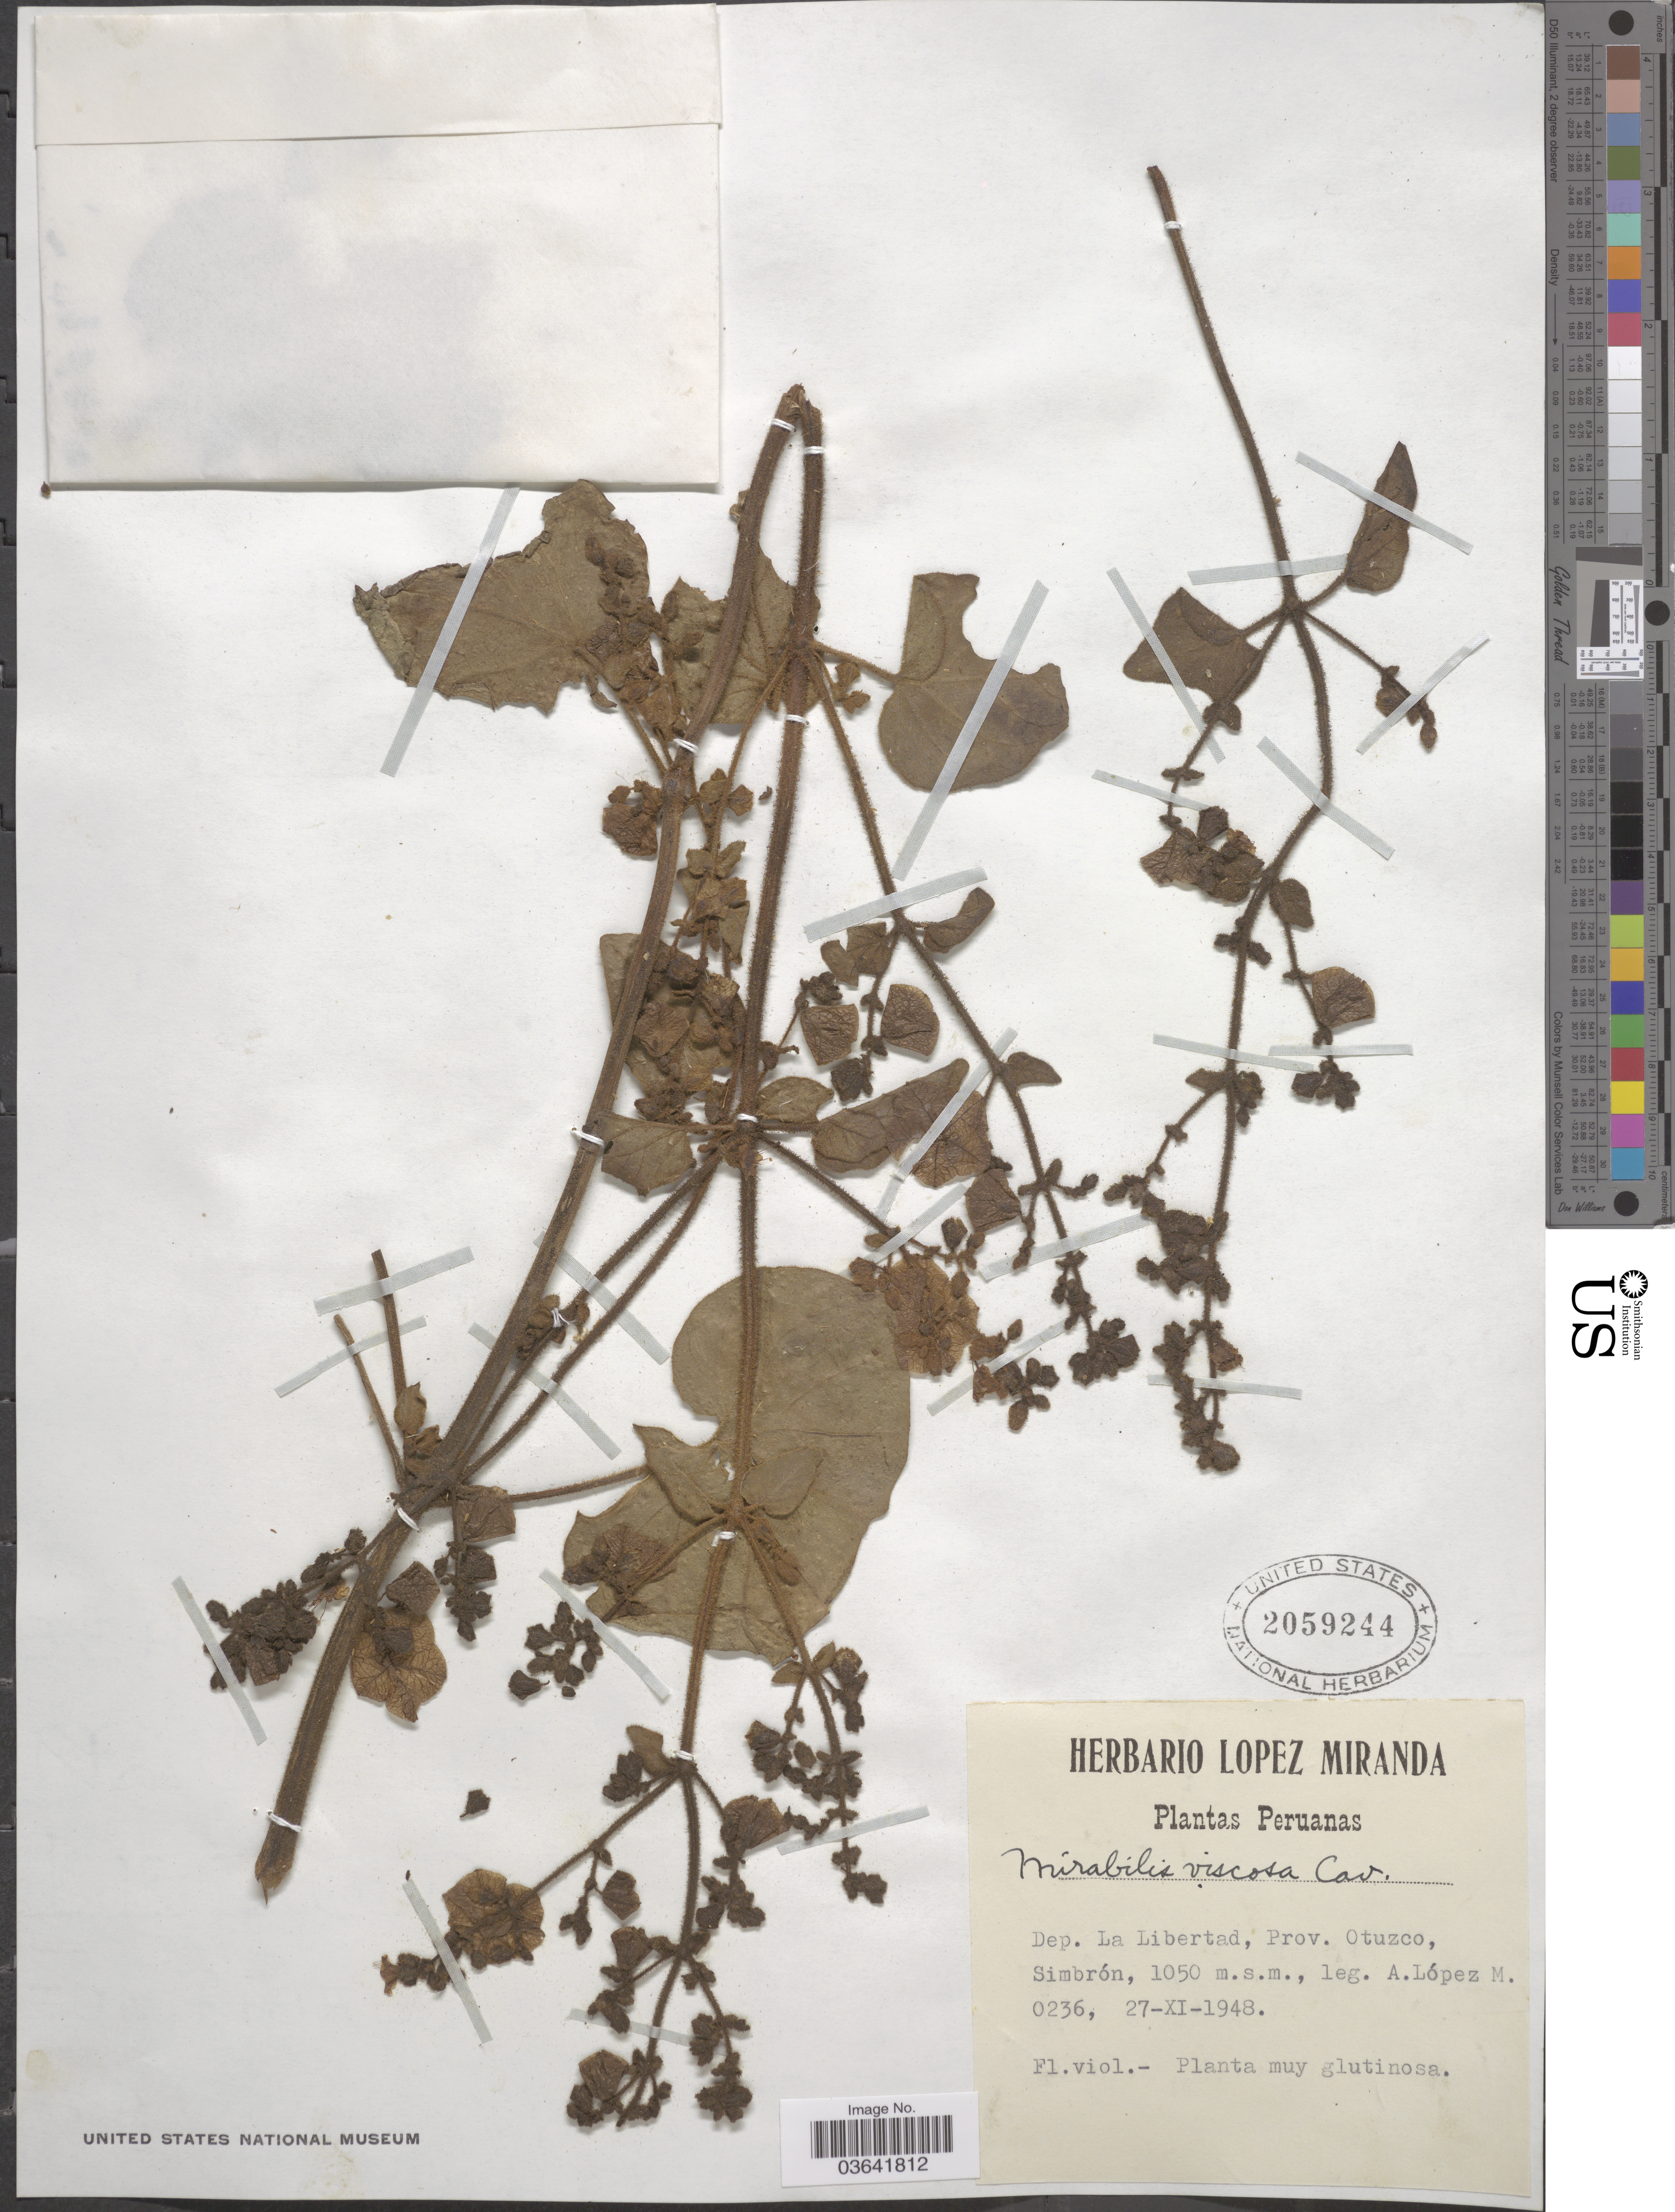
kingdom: Plantae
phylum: Tracheophyta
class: Magnoliopsida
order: Caryophyllales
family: Nyctaginaceae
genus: Mirabilis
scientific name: Mirabilis viscosa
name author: Cav.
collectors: A. López M.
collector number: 0236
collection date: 1948-11-27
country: Peru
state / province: La Libertad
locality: Dep. La Libertad, Prov. Otuzco, Simbrón.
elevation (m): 1050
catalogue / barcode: US 2059244